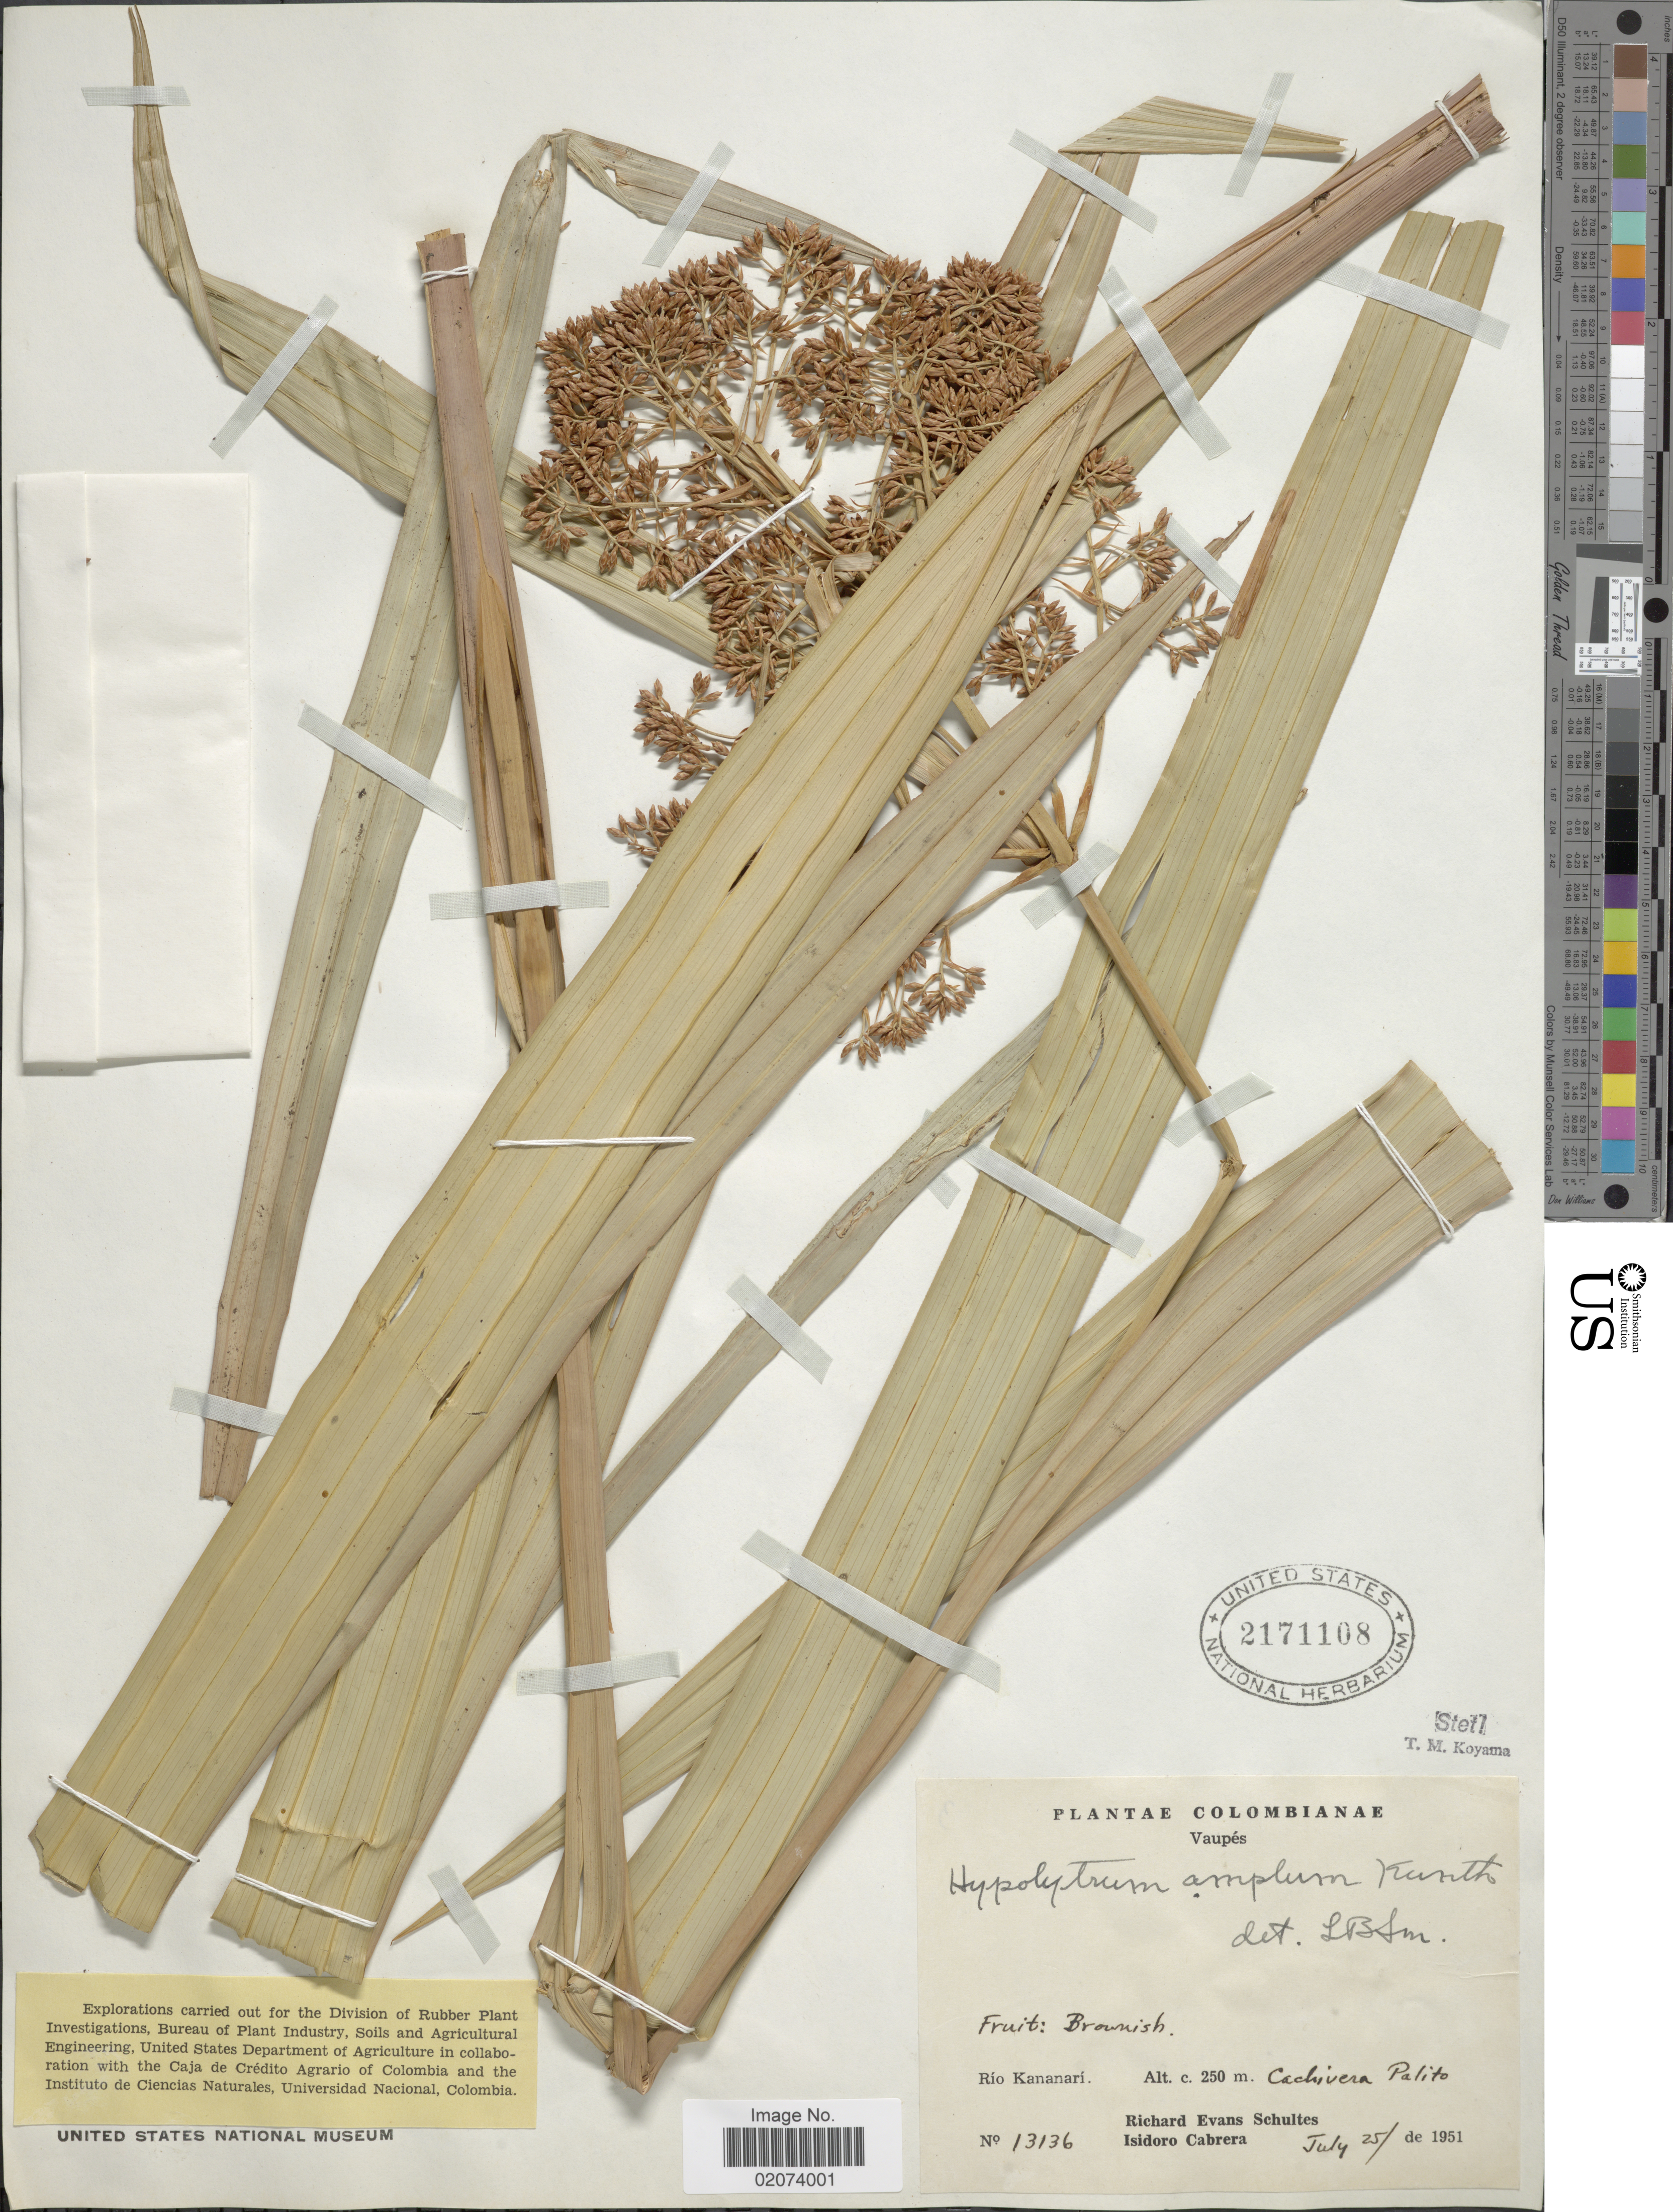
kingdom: Plantae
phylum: Tracheophyta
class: Liliopsida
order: Poales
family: Cyperaceae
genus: Hypolytrum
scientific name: Hypolytrum amplum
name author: Poepp. & Kunth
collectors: R. E. Schultes & I. Cabrera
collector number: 13136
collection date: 1951-07-25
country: Colombia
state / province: Vaupés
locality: Rio Kananari, Cachivera Palito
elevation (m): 250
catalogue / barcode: US 2171108